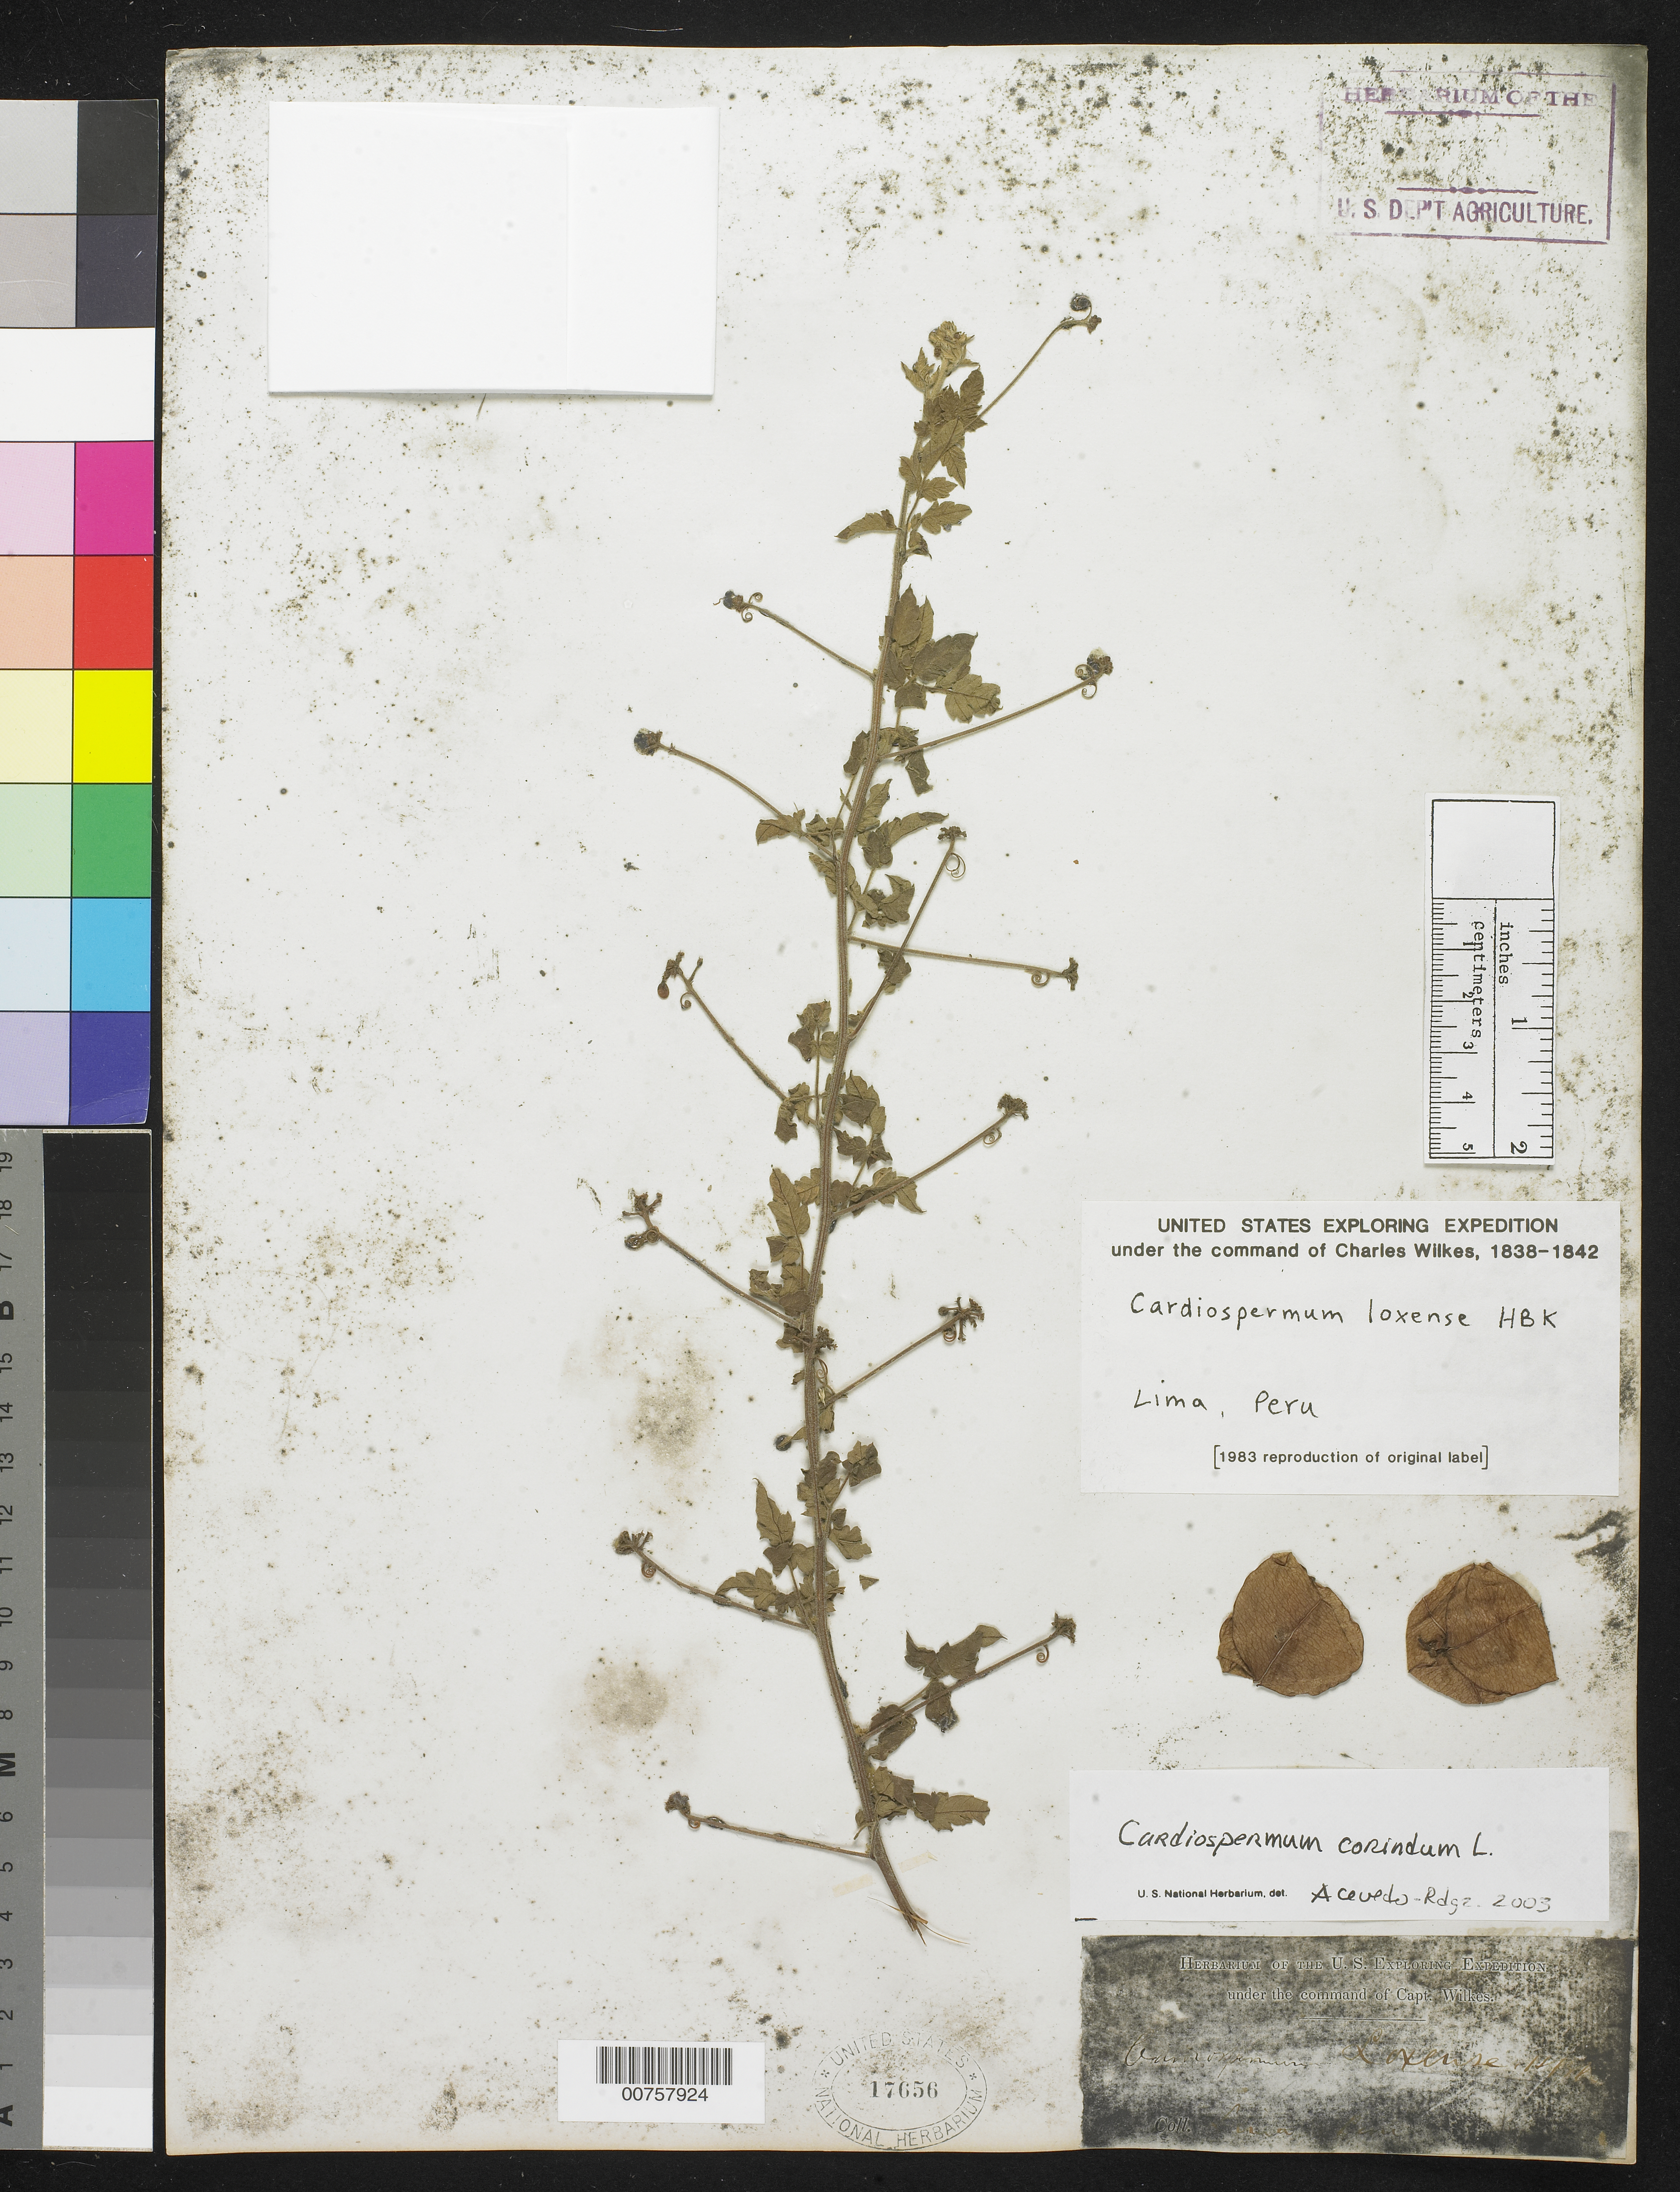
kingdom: Plantae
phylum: Tracheophyta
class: Magnoliopsida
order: Sapindales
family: Sapindaceae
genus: Cardiospermum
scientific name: Cardiospermum corindum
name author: L.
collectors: Wilkes Explor. Exped.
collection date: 1838/1842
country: Peru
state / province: Lima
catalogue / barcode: US 17656